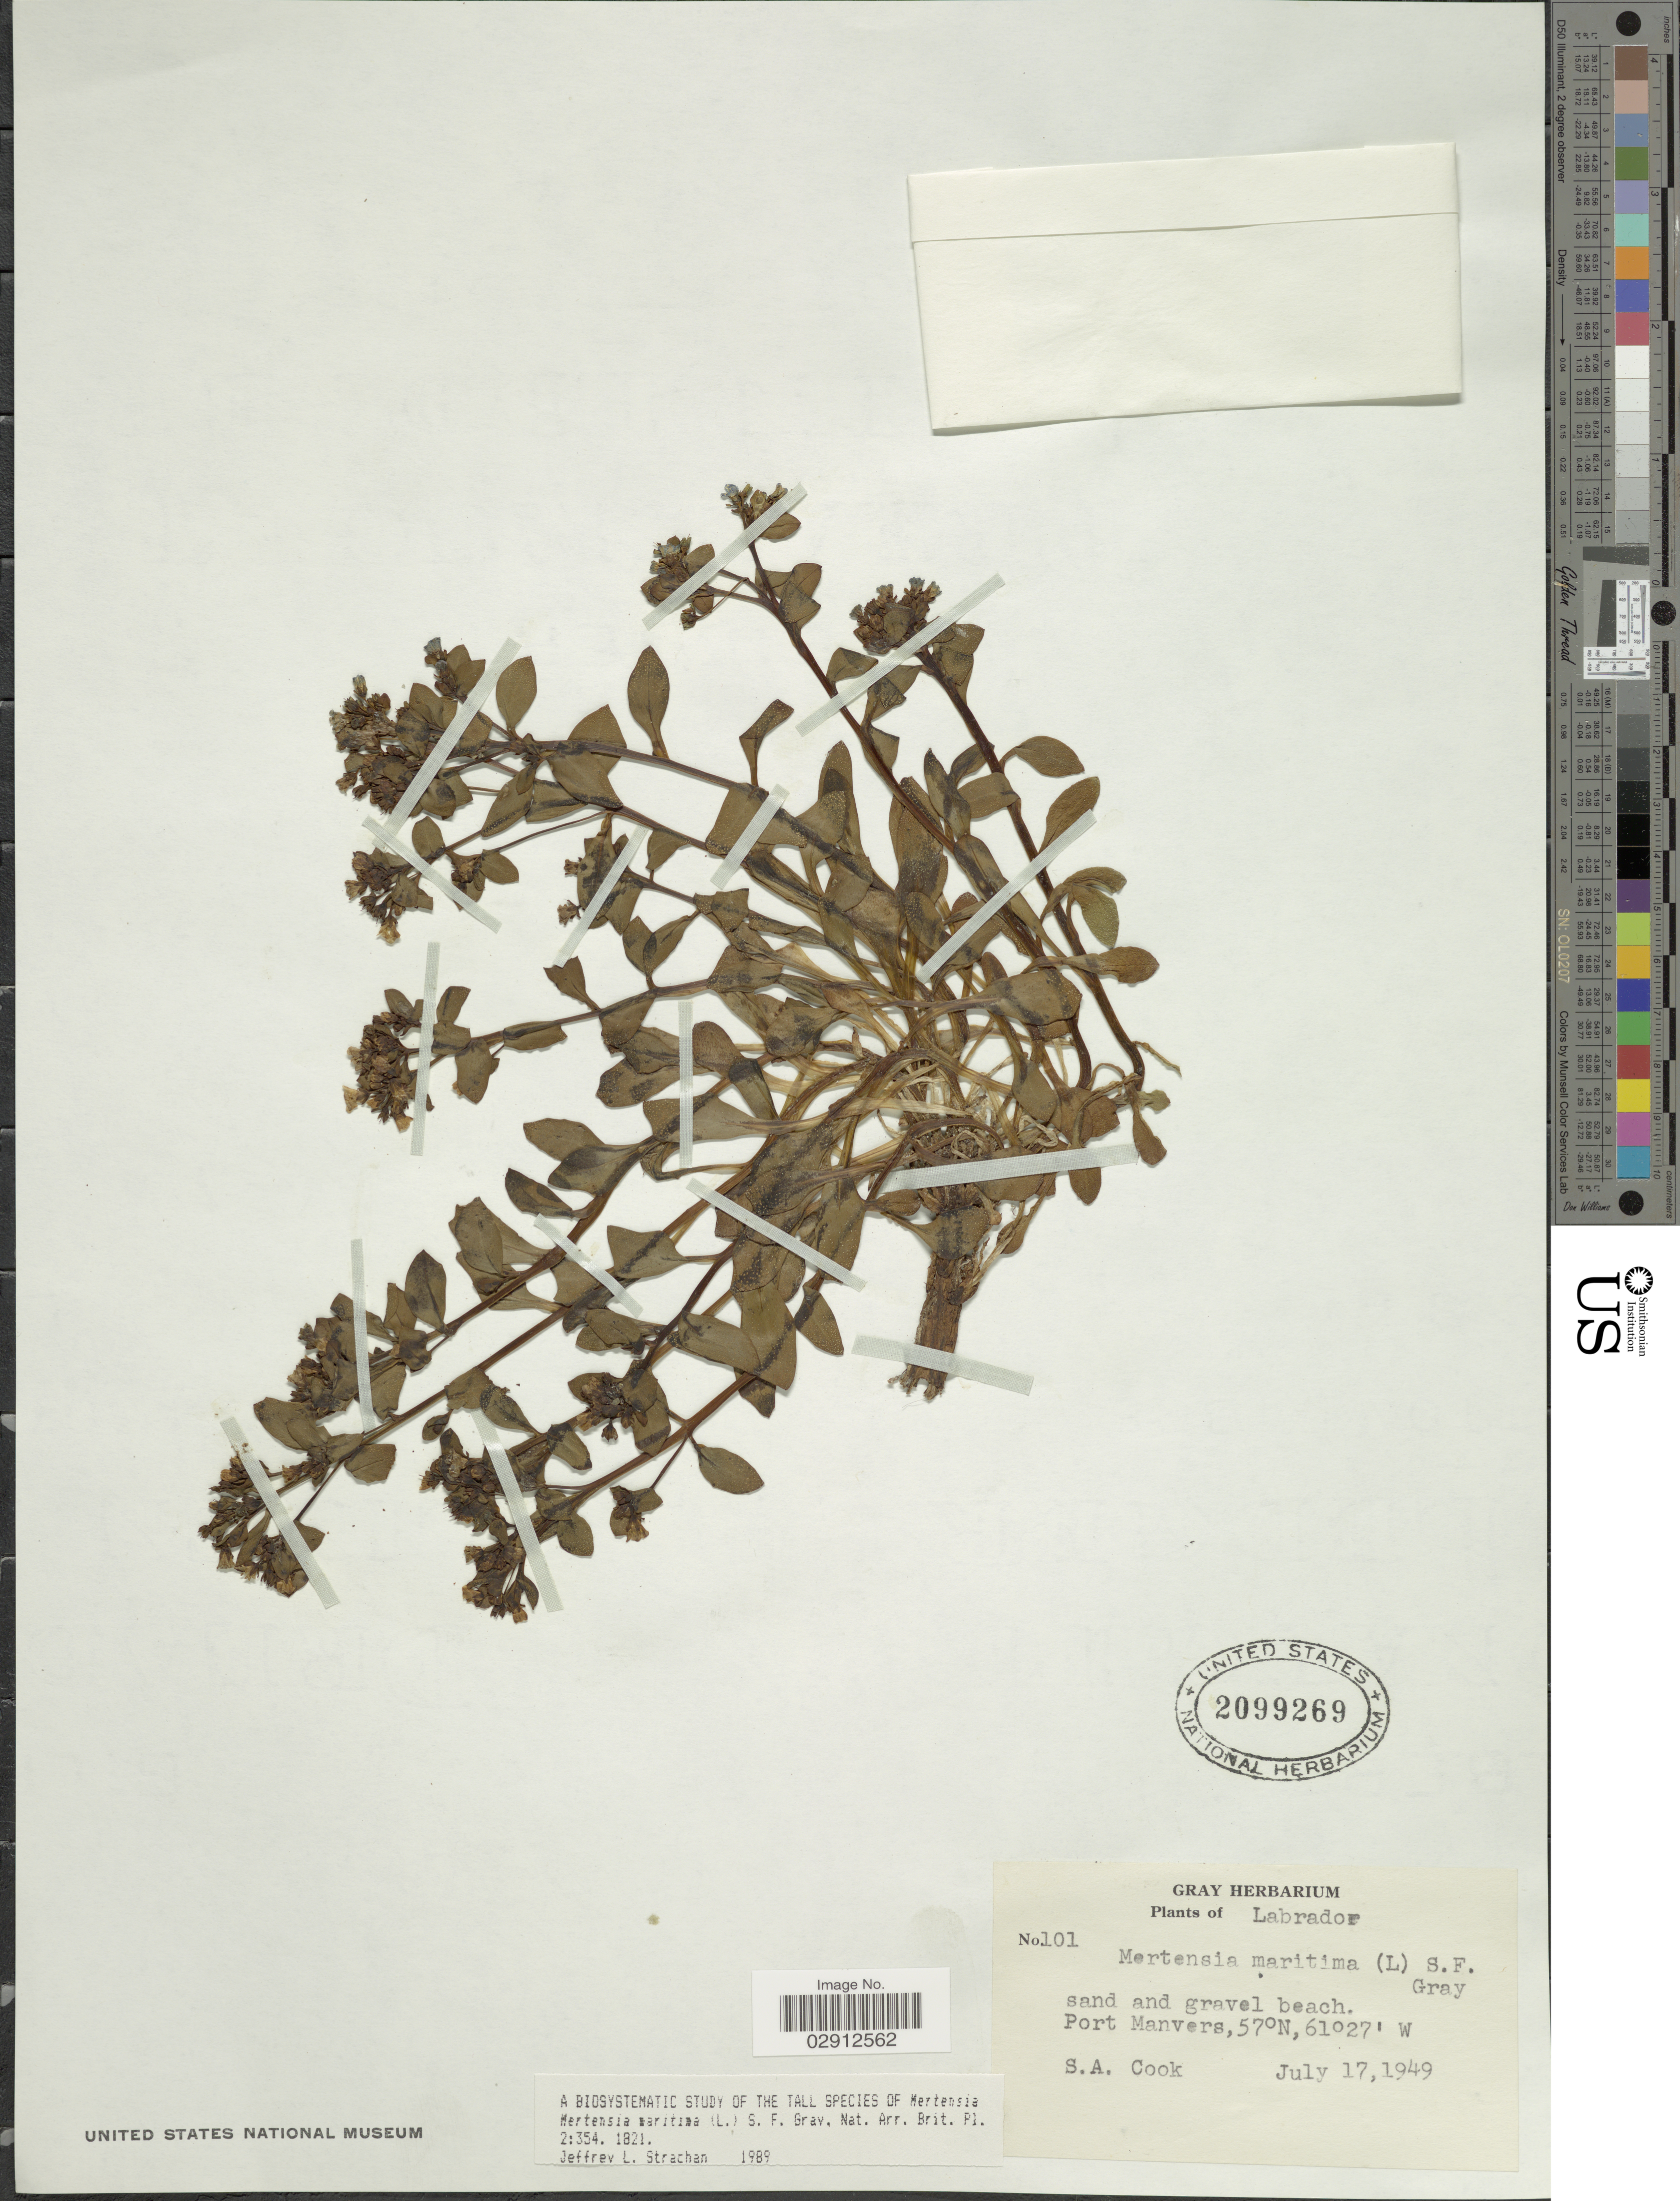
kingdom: Plantae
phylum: Tracheophyta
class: Magnoliopsida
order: Boraginales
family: Boraginaceae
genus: Mertensia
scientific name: Mertensia maritima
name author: (L.) S.F. Gray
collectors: S. A. Cook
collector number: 101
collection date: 1949-07-17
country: Canada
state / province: Newfoundland and Labrador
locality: Port Manvers. Labrador.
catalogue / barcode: US 2099269